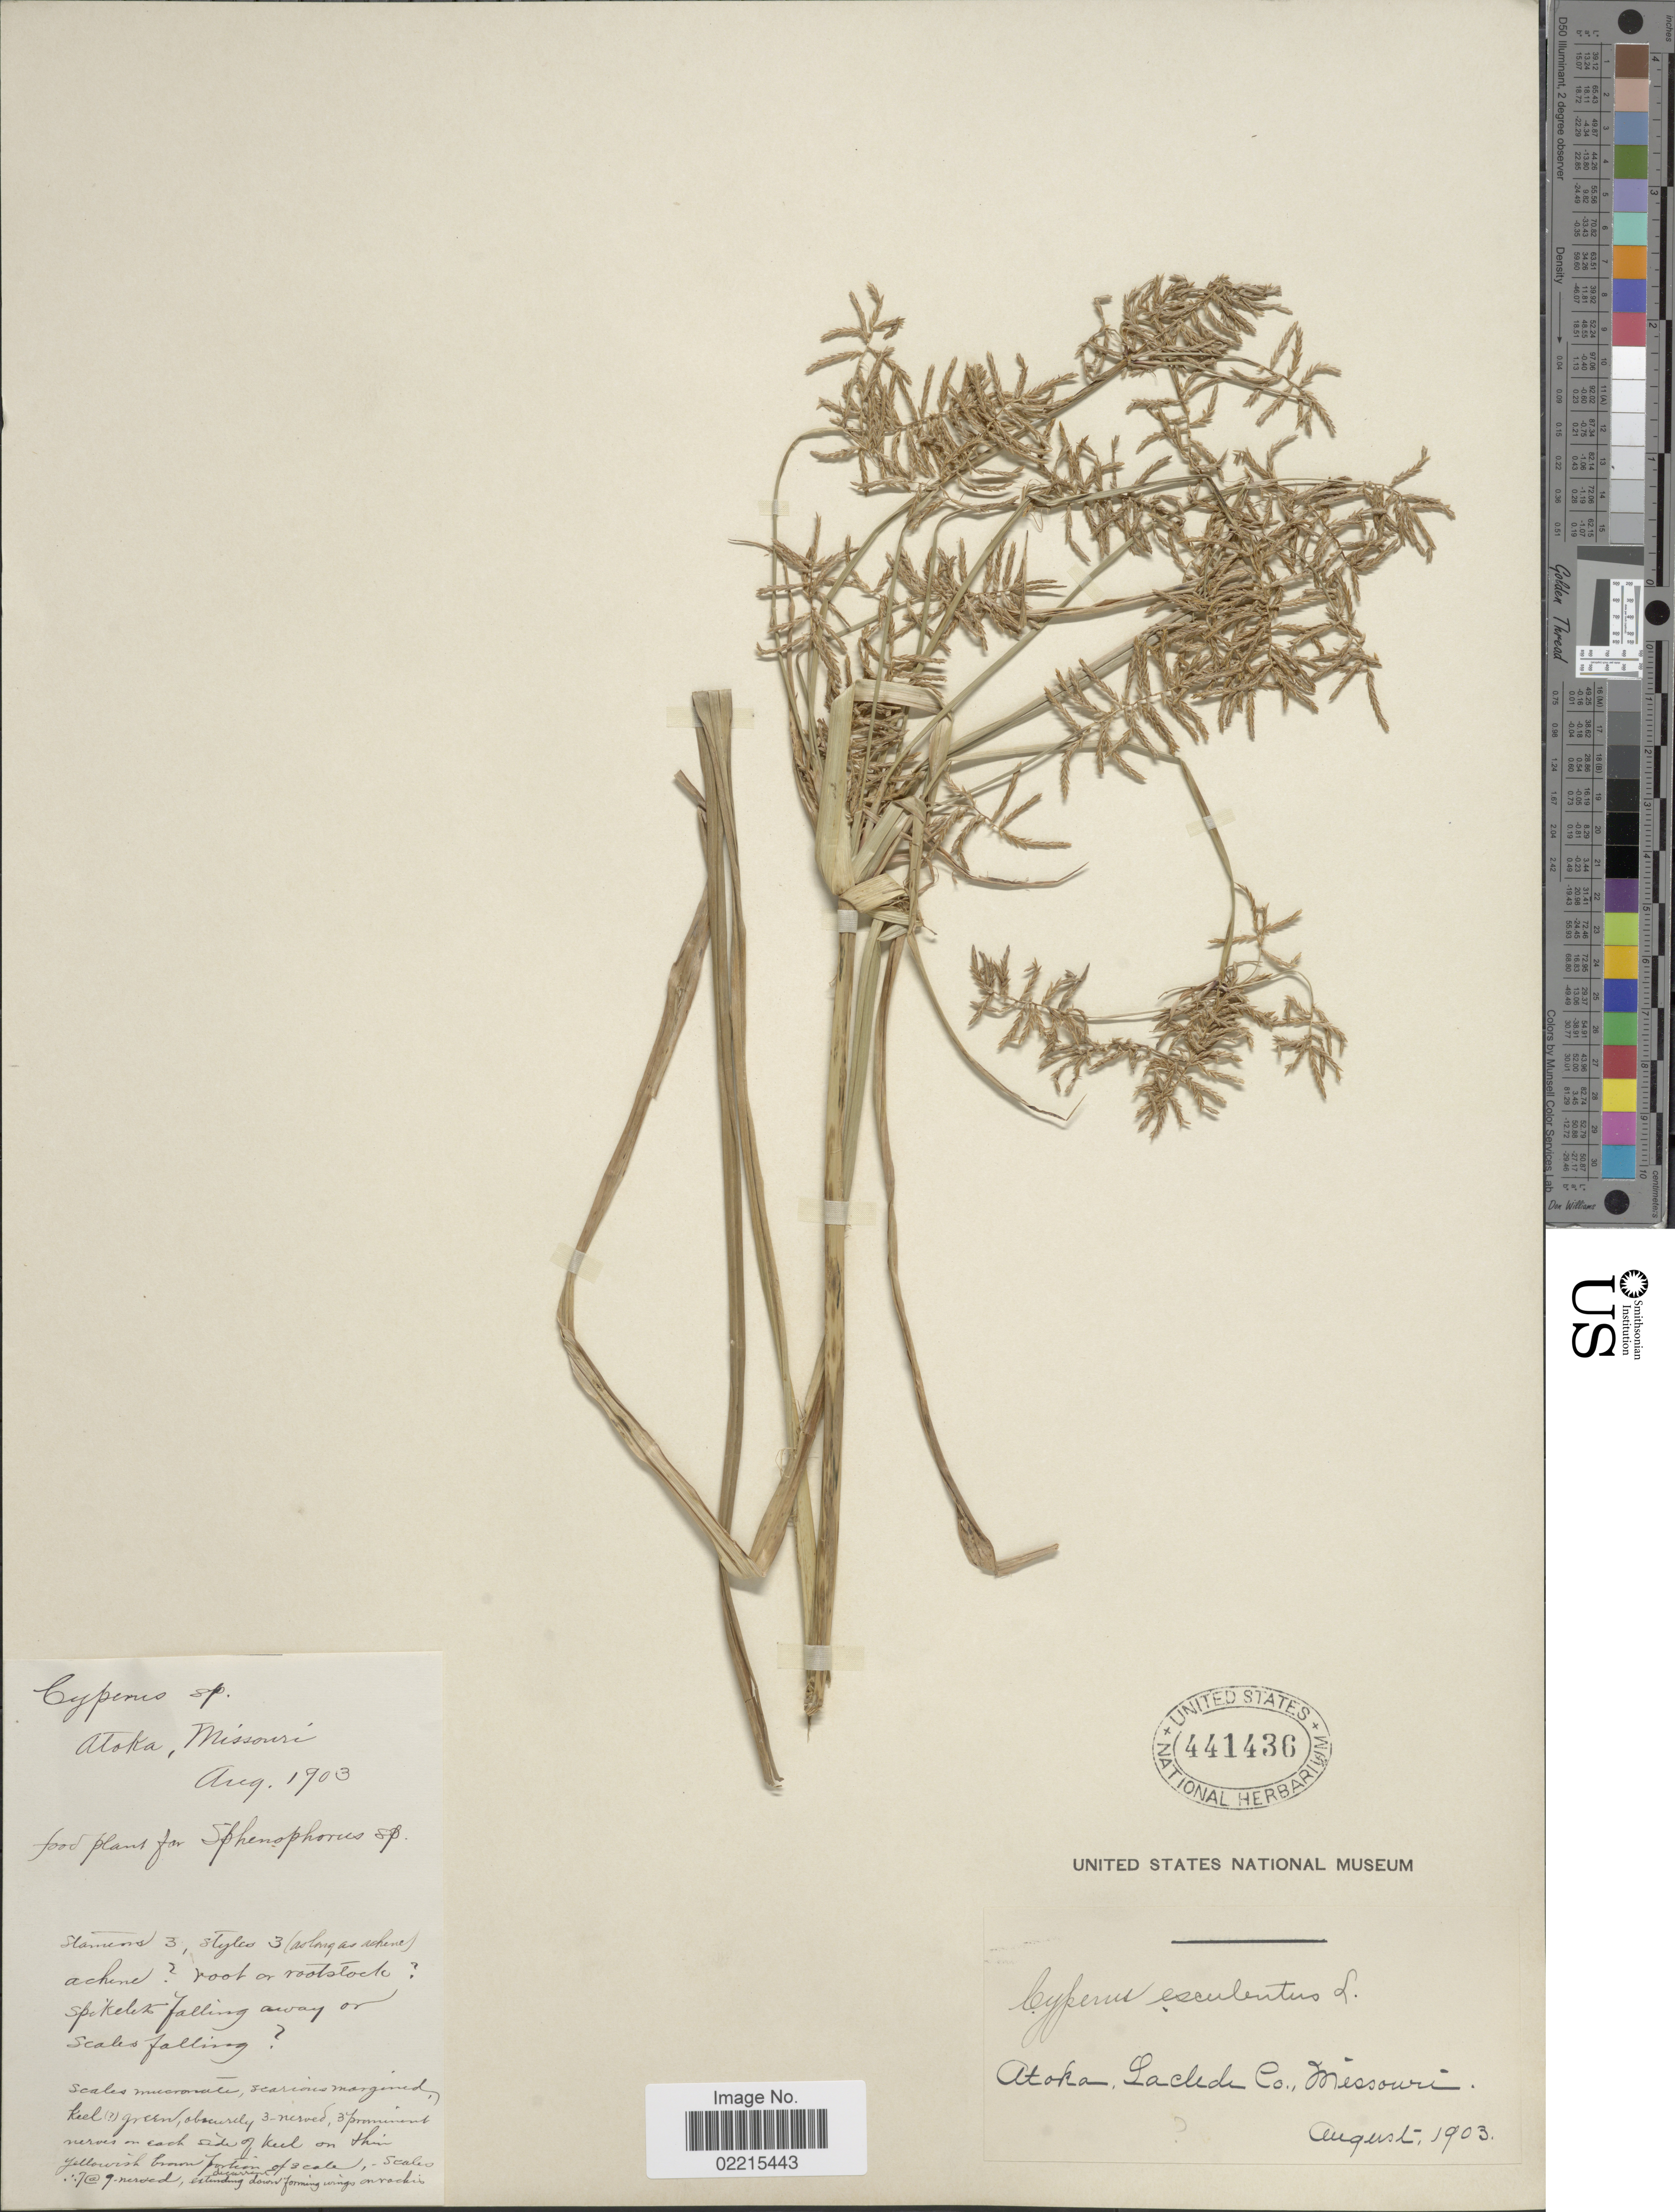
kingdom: Plantae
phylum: Tracheophyta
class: Liliopsida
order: Poales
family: Cyperaceae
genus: Cyperus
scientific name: Cyperus esculentus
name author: L.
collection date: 1903-08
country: United States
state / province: Missouri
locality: Atoka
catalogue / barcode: US 441436